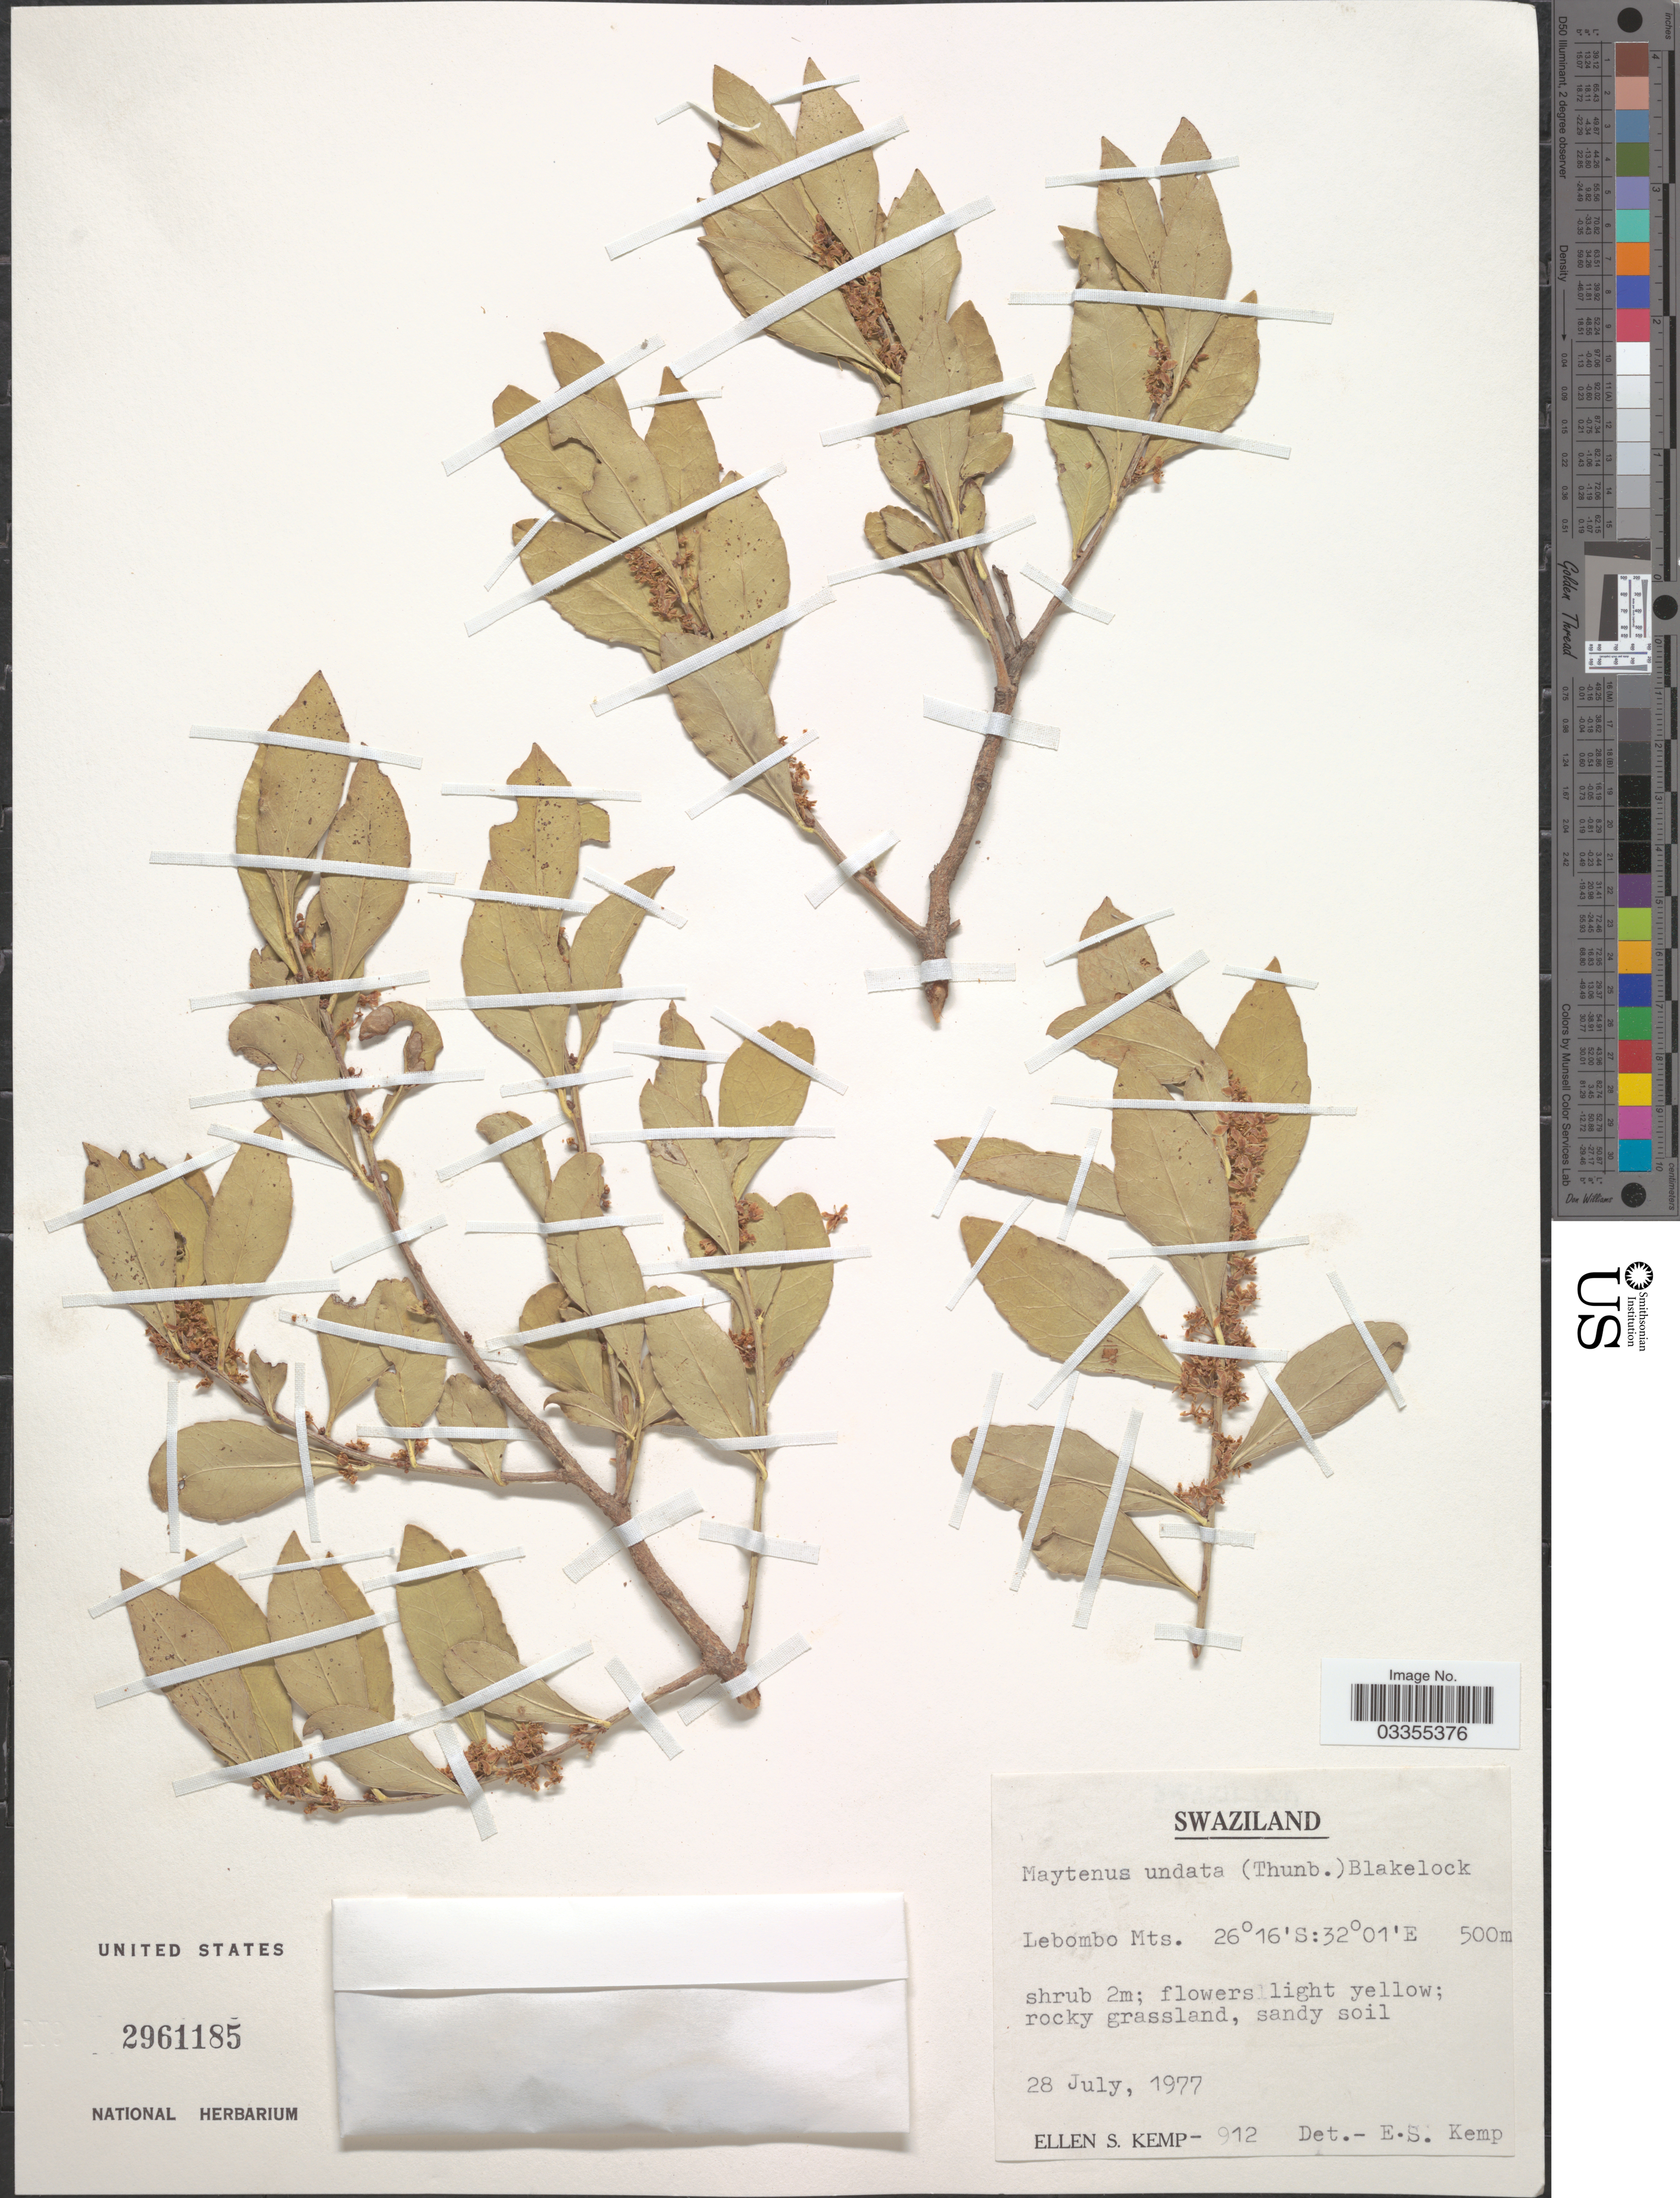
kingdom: Plantae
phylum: Tracheophyta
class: Magnoliopsida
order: Celastrales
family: Celastraceae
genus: Maytenus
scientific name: Maytenus undata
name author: (Thunb.) Blakelock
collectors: E. S. Kemp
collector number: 912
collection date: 1977-07-28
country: Eswatini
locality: Lebombo Mts.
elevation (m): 500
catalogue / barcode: US 2961185